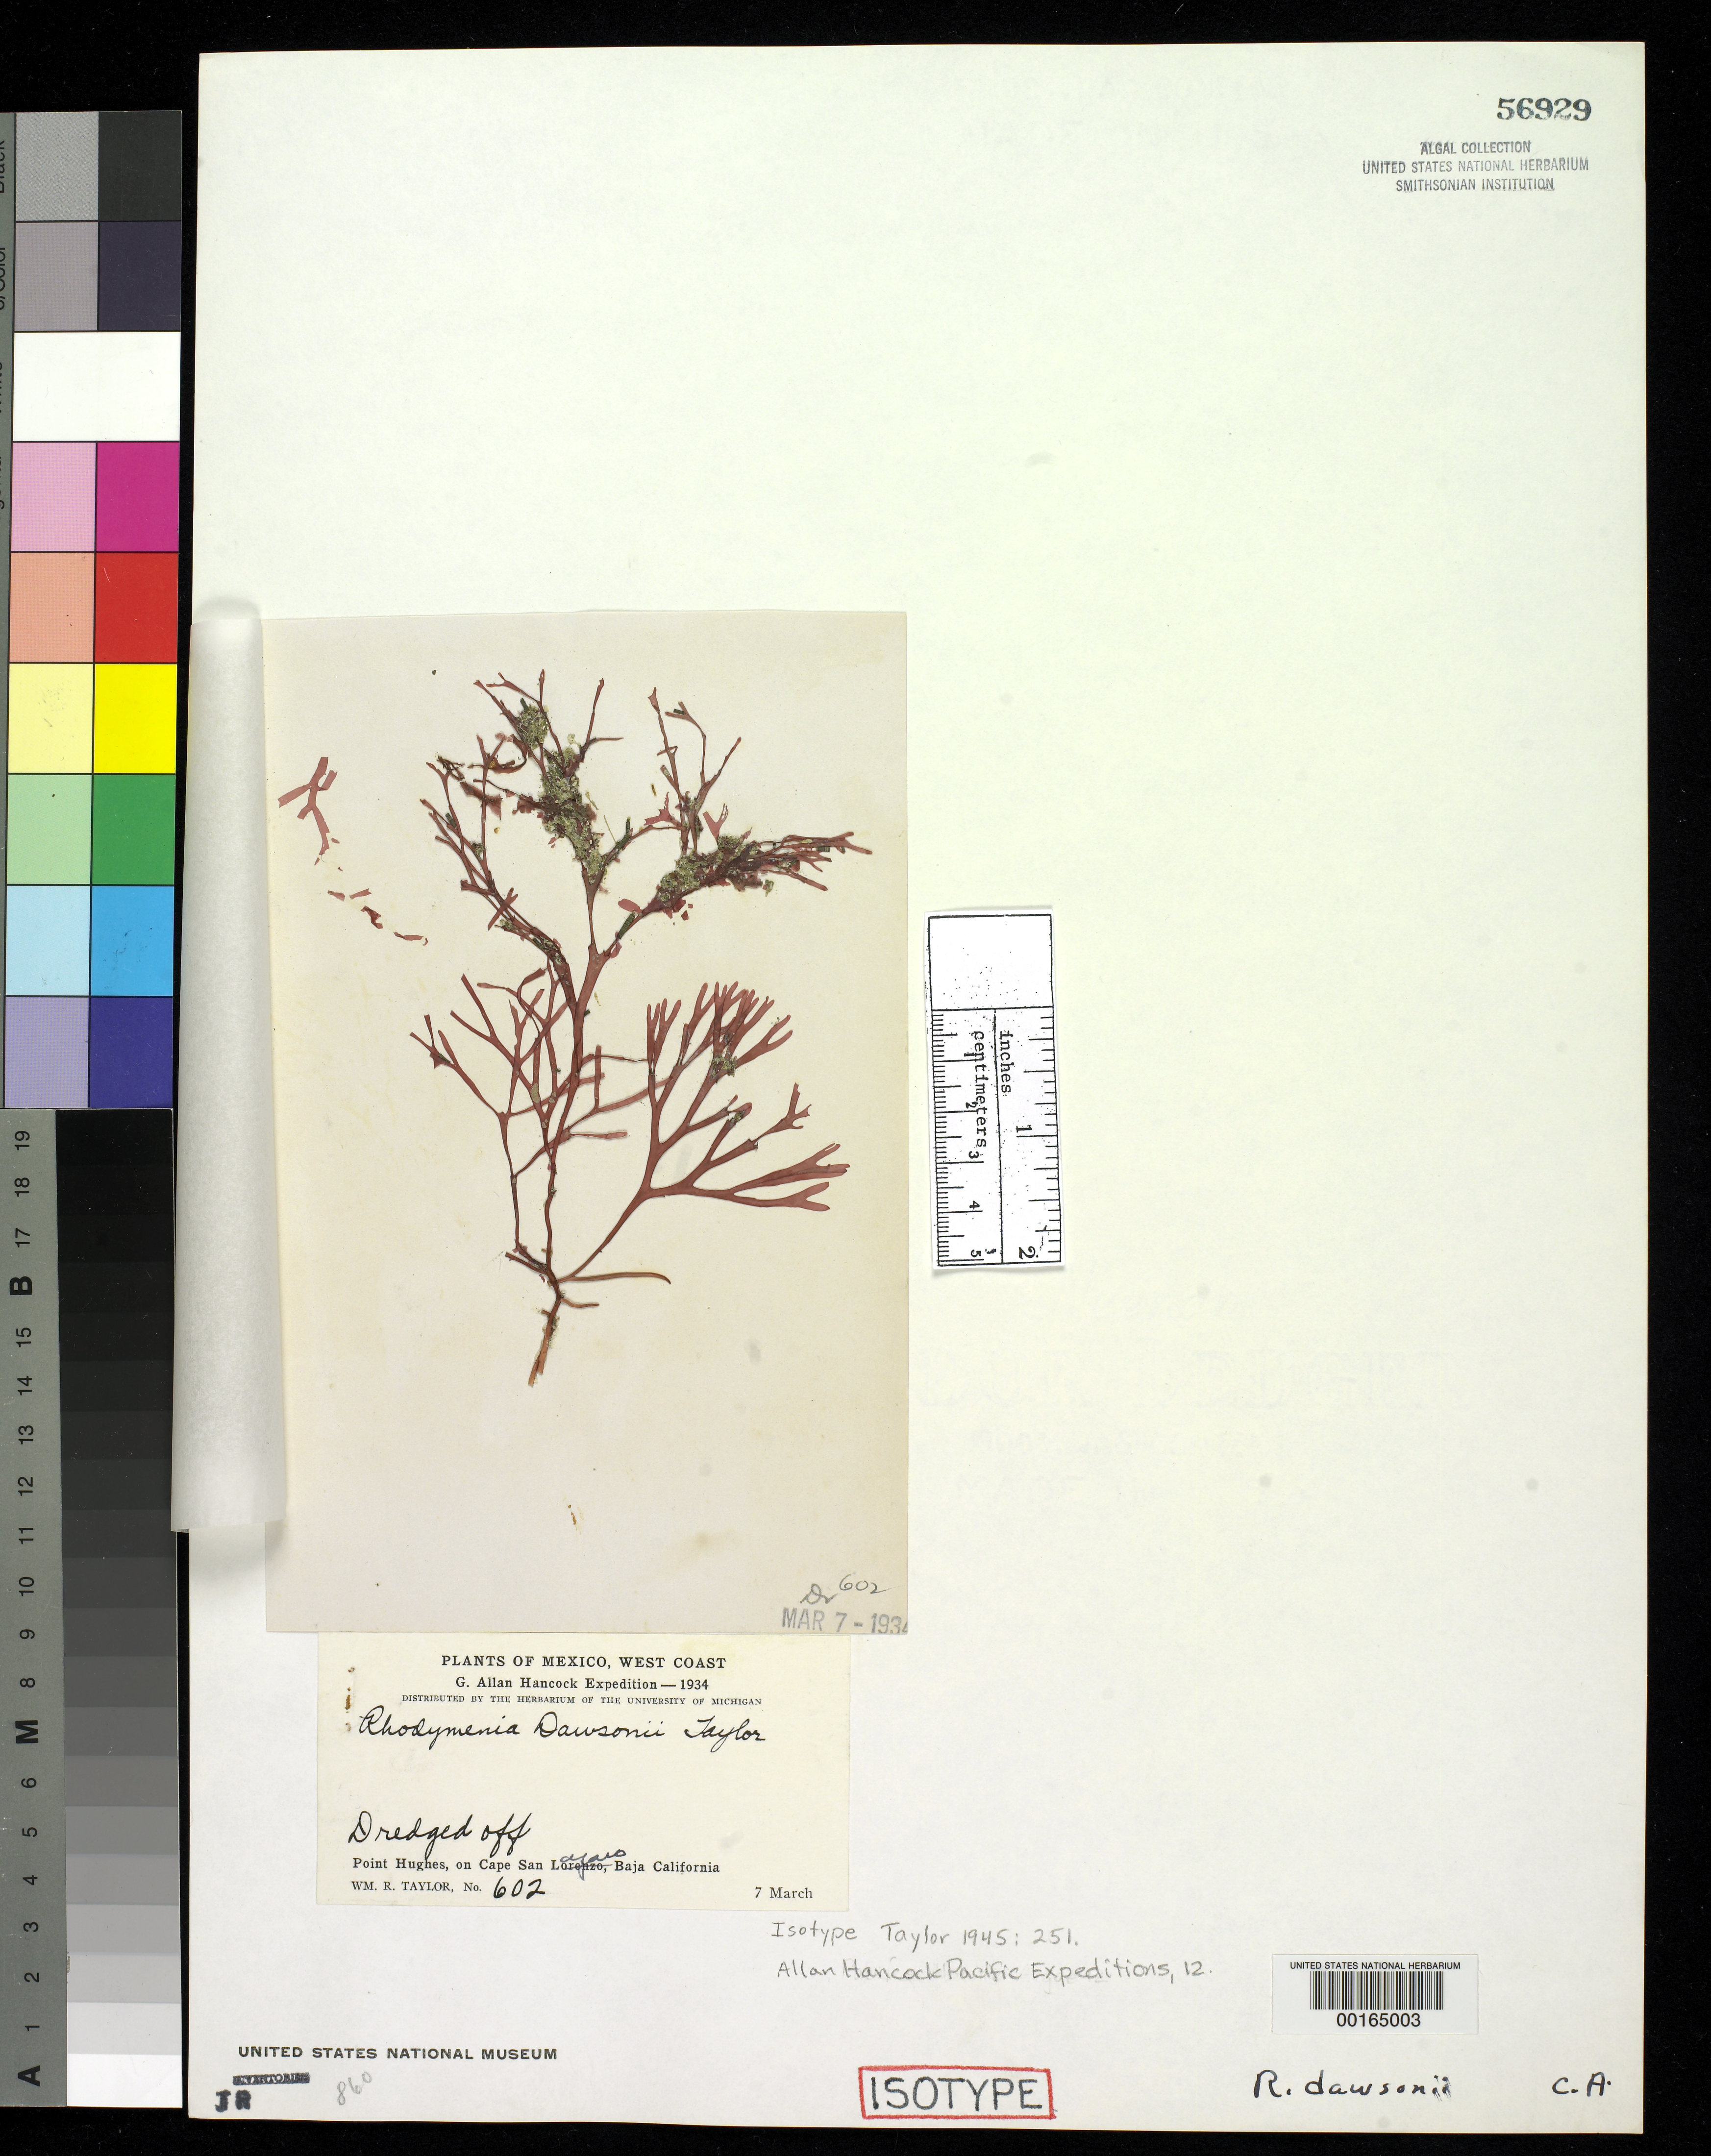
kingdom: Plantae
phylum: Rhodophyta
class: Florideophyceae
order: Rhodymeniales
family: Rhodymeniaceae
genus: Rhodymenia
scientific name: Rhodymenia dawsonii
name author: W.R. Taylor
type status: Isotype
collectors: W. R. Taylor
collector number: WRT 34-602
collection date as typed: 07 Mar 1934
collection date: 1934-03-07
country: Mexico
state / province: Baja California Sur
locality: Punta Hughes, Cabo San Lazaro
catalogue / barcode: US 56929